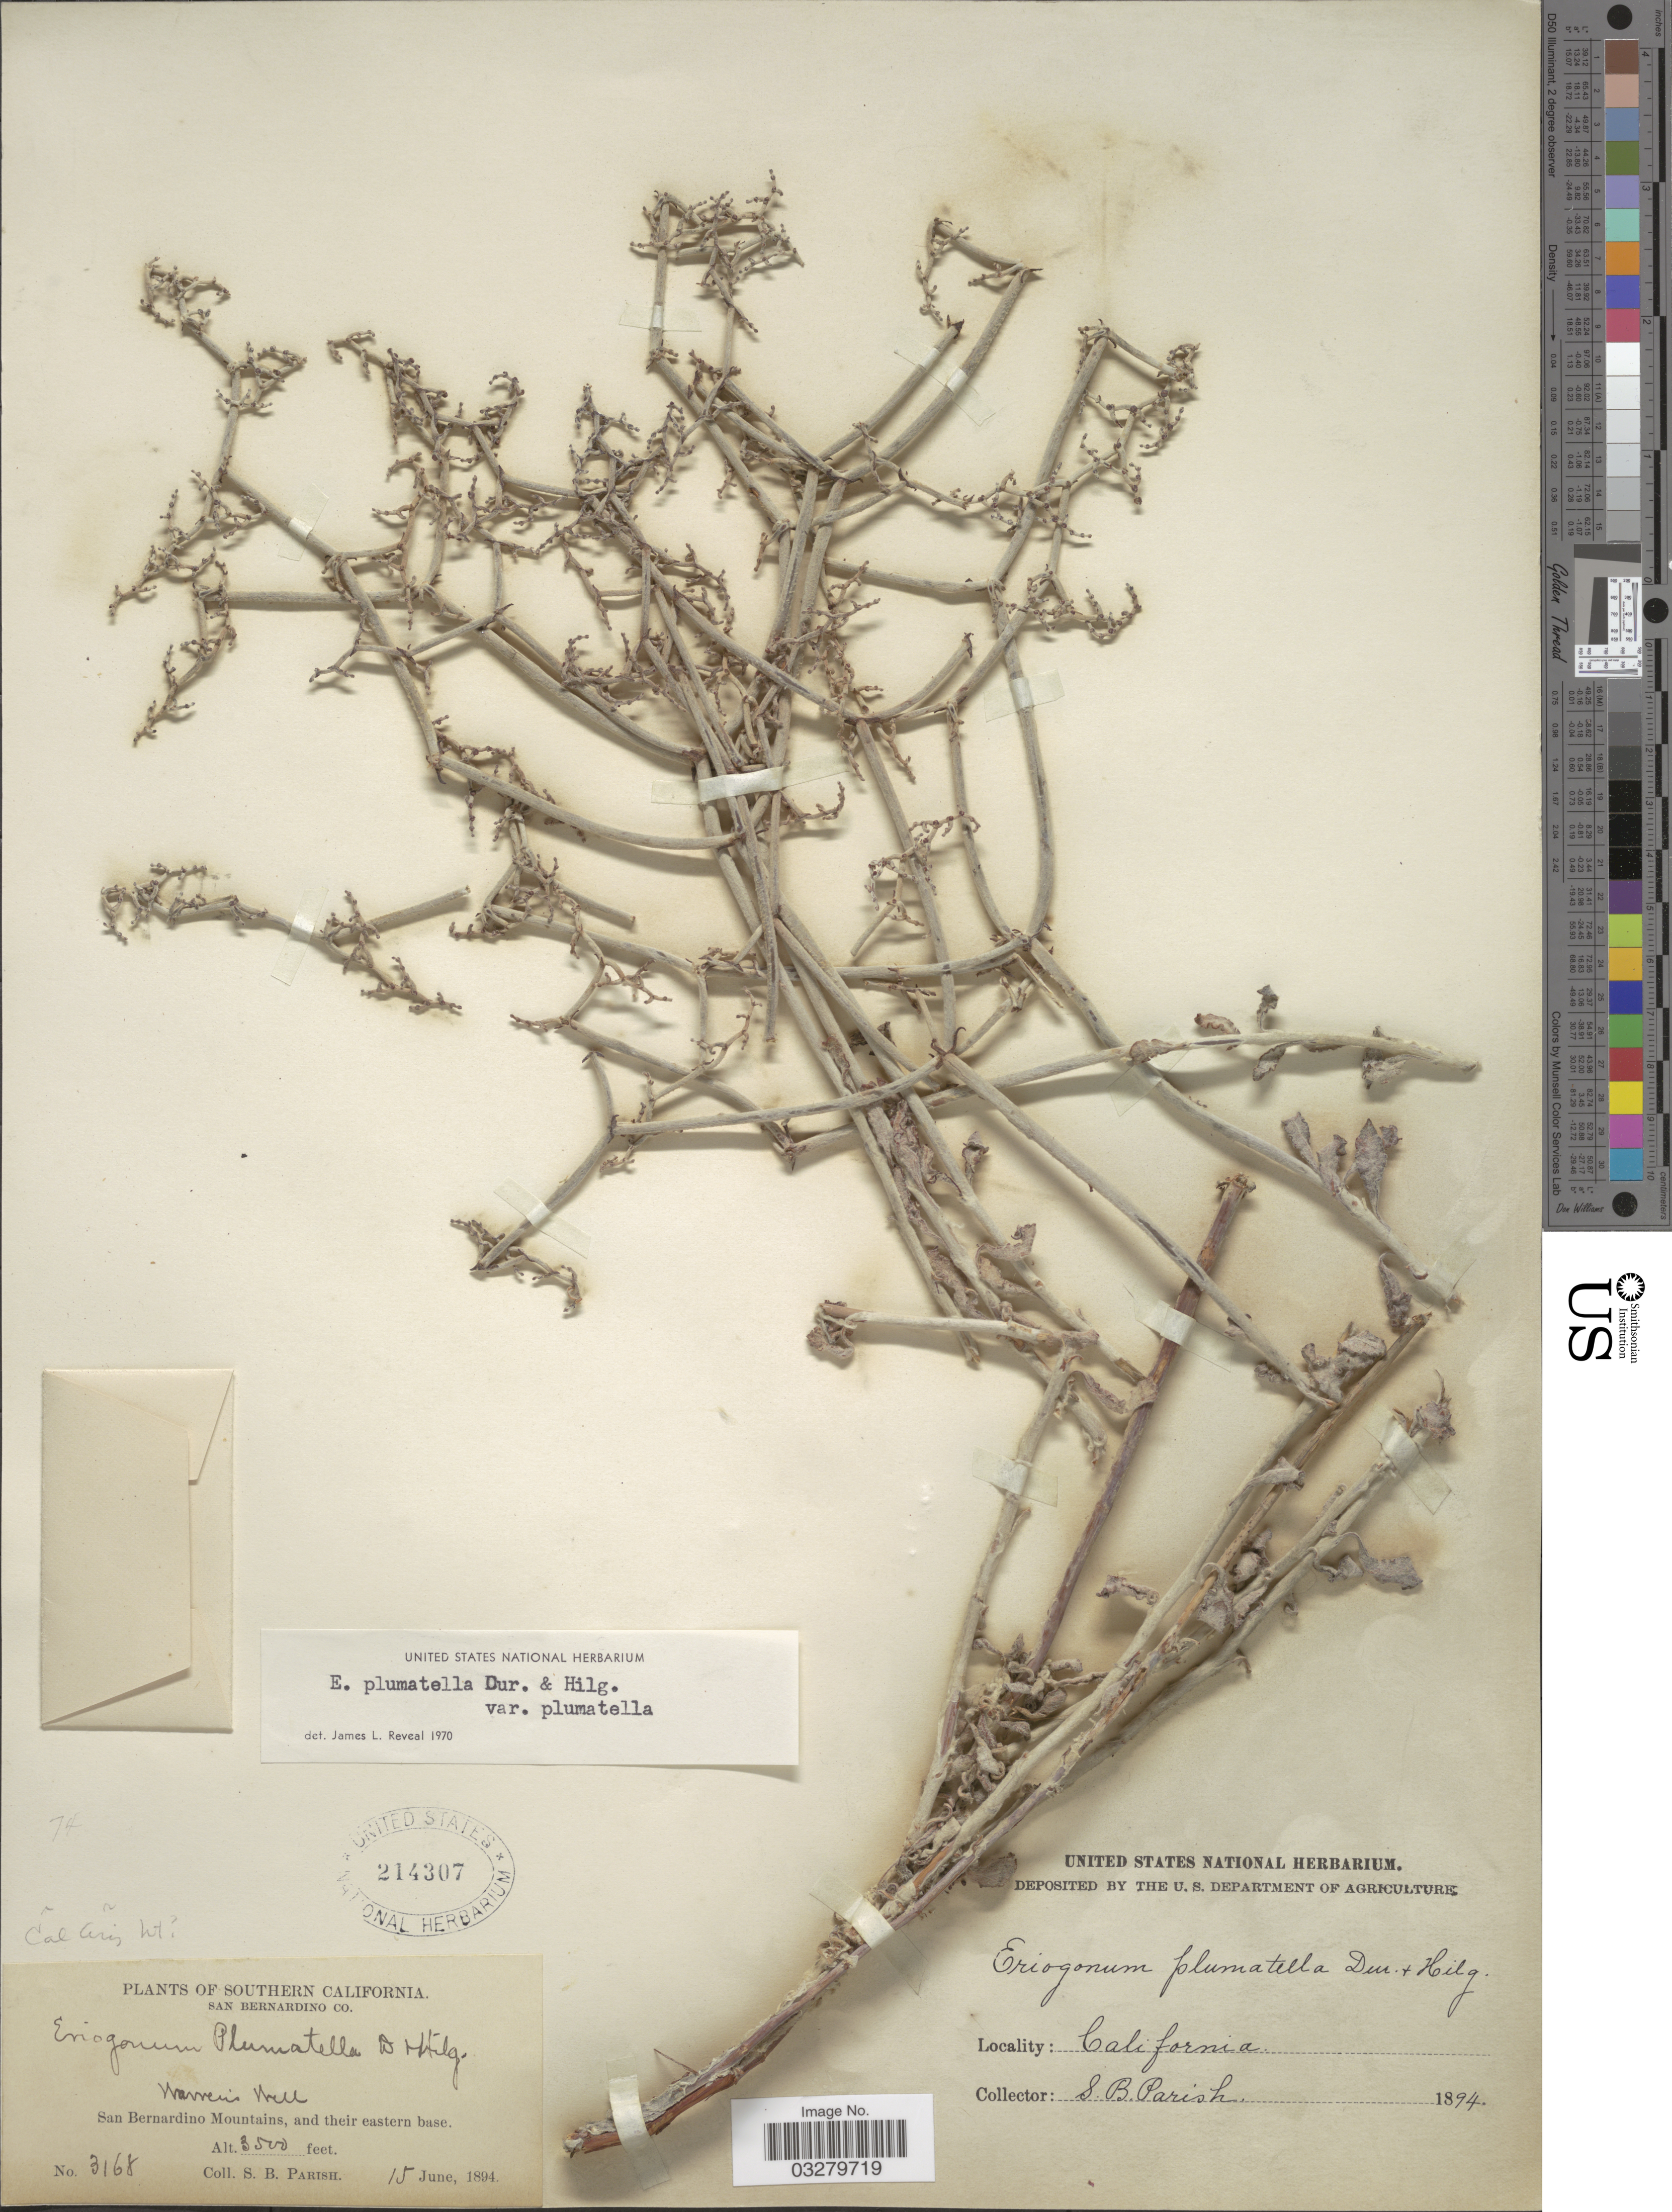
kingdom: Plantae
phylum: Tracheophyta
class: Magnoliopsida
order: Caryophyllales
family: Polygonaceae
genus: Eriogonum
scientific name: Eriogonum plumatella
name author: Durand & Hilg.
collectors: S. B. Parish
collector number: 3168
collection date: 1894-06-15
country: United States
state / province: California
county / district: San Bernardino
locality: Southern California. San Bernardino Co. Warren's Well. San Bernardino Mountains, and their eastern base.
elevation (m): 1067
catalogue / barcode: US 214307